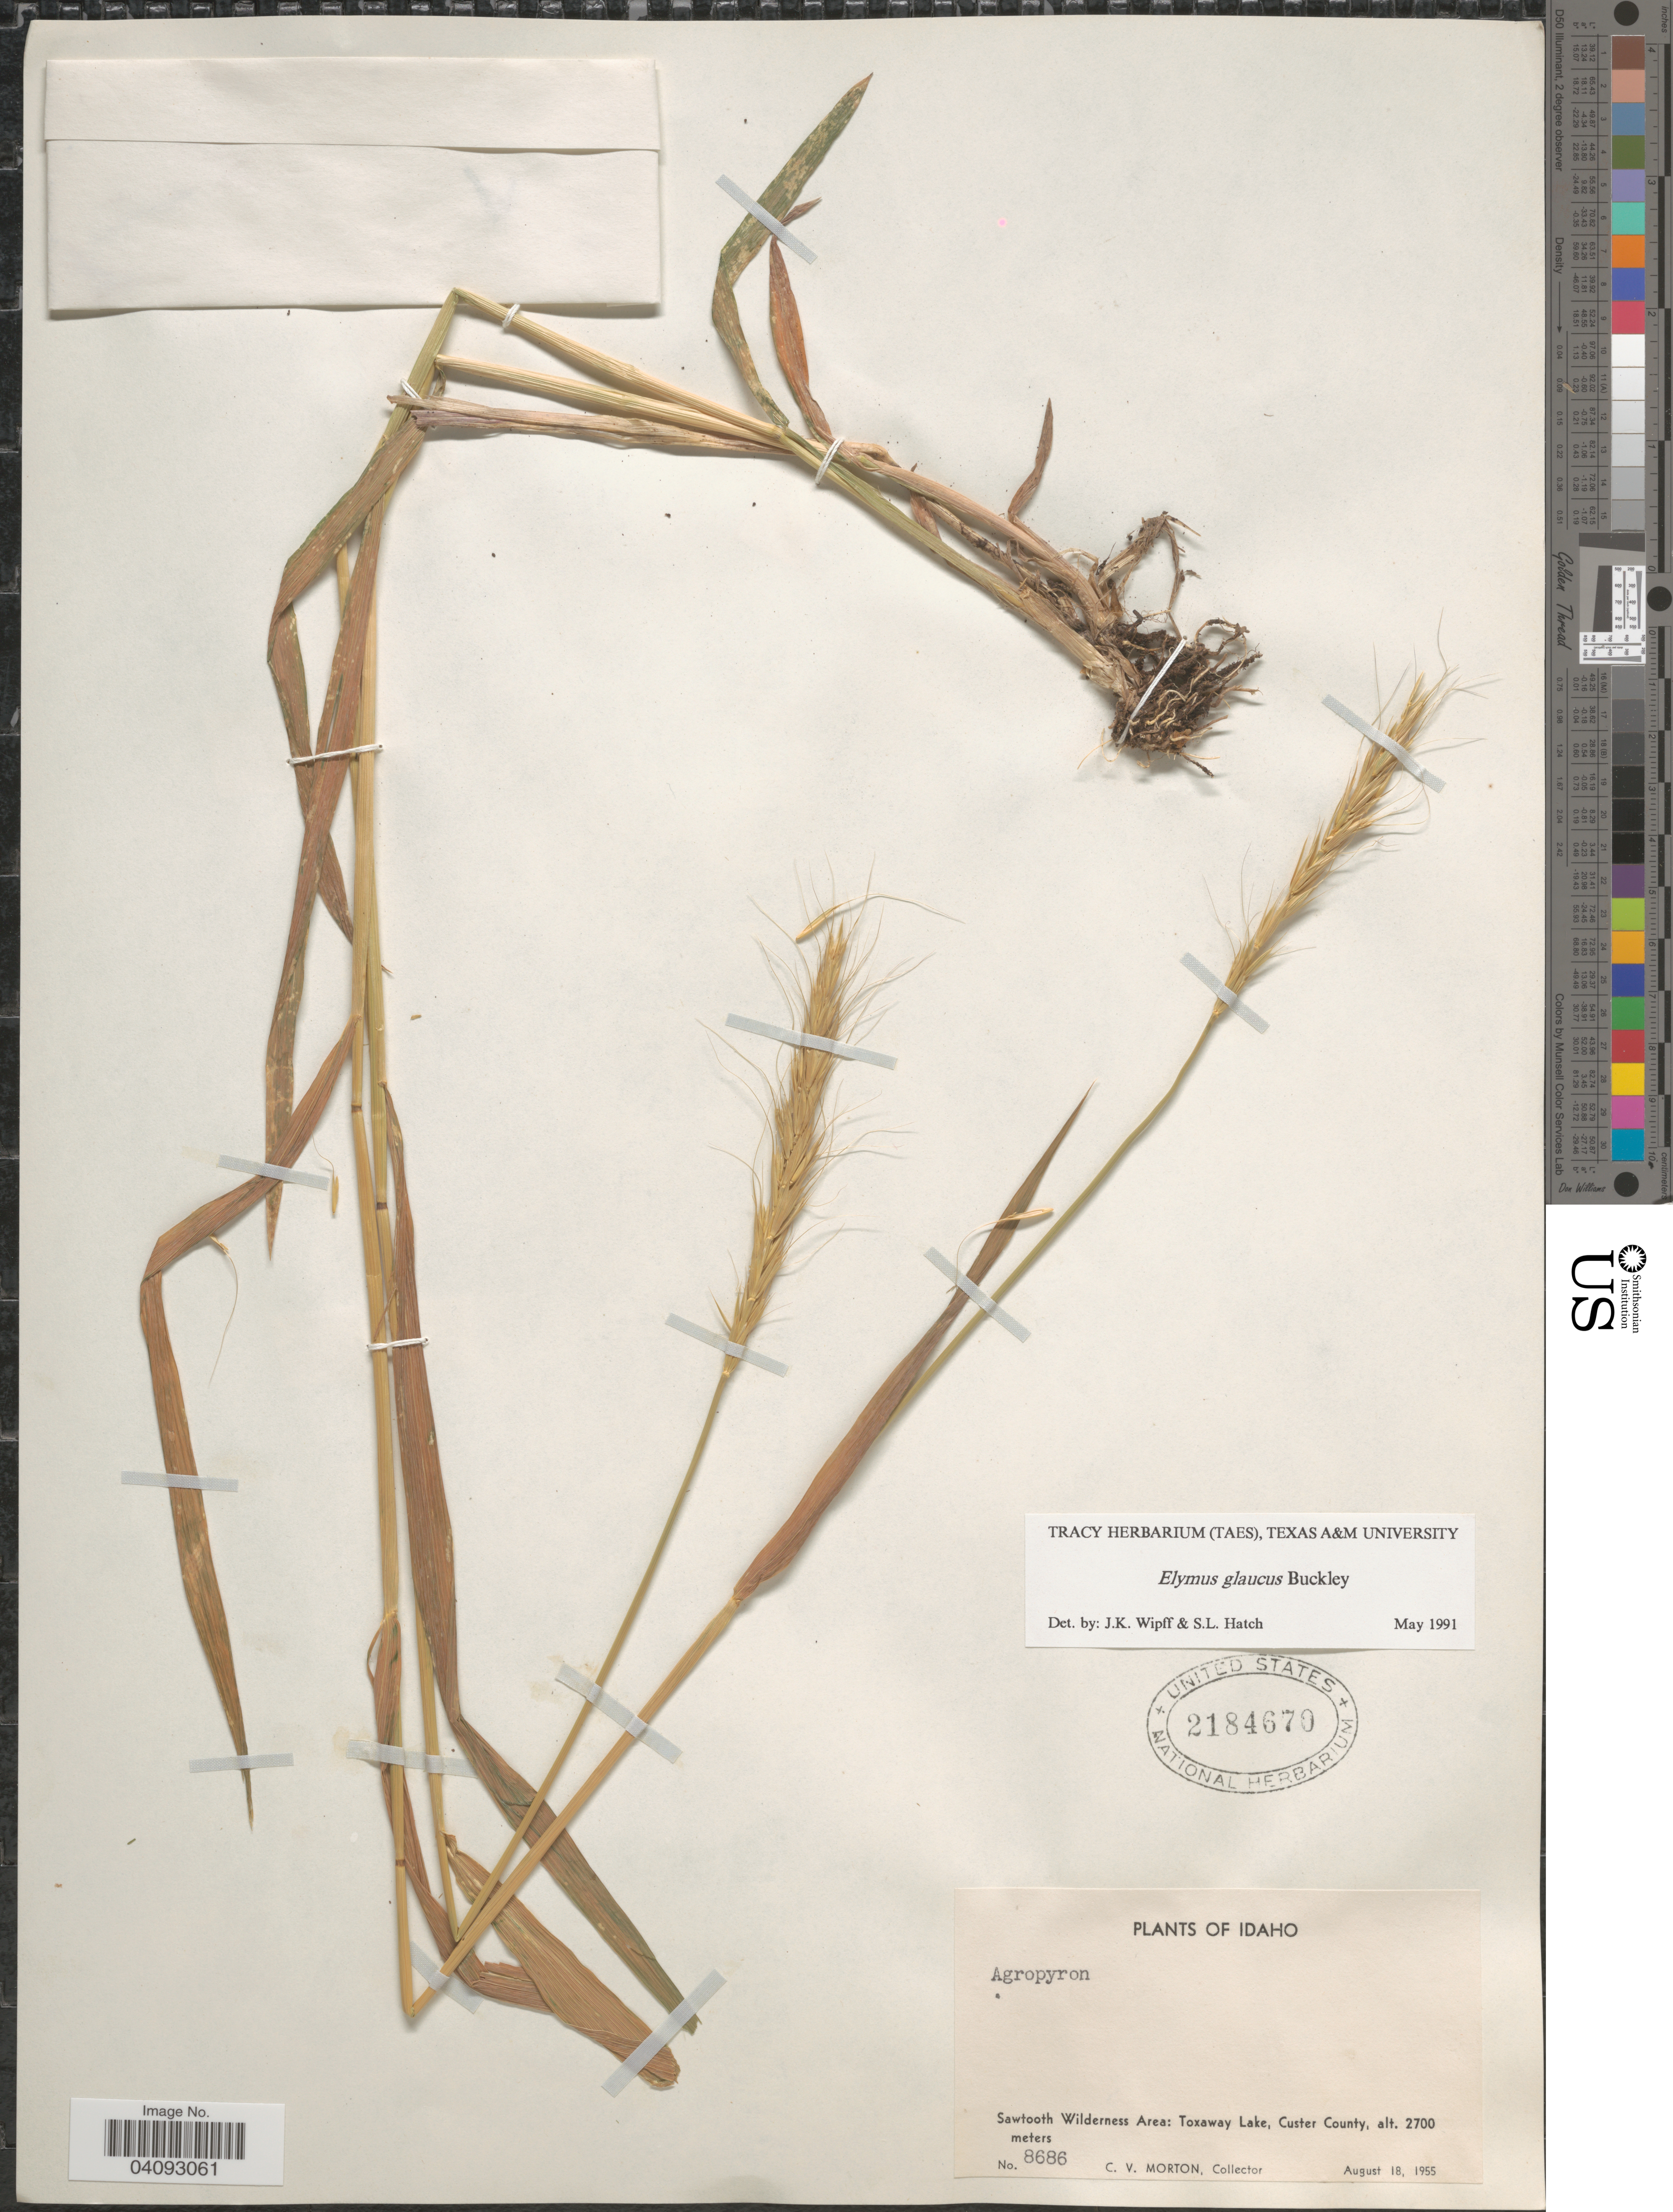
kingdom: Plantae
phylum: Tracheophyta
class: Liliopsida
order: Poales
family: Poaceae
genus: Elymus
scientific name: Elymus glaucus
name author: Buckley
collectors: C. V. Morton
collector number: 8686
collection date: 1955-08-18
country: United States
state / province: Idaho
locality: Sawtooth Wilderness Area: Toxaway Lake, Custer County.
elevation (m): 2700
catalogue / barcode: US 2184670